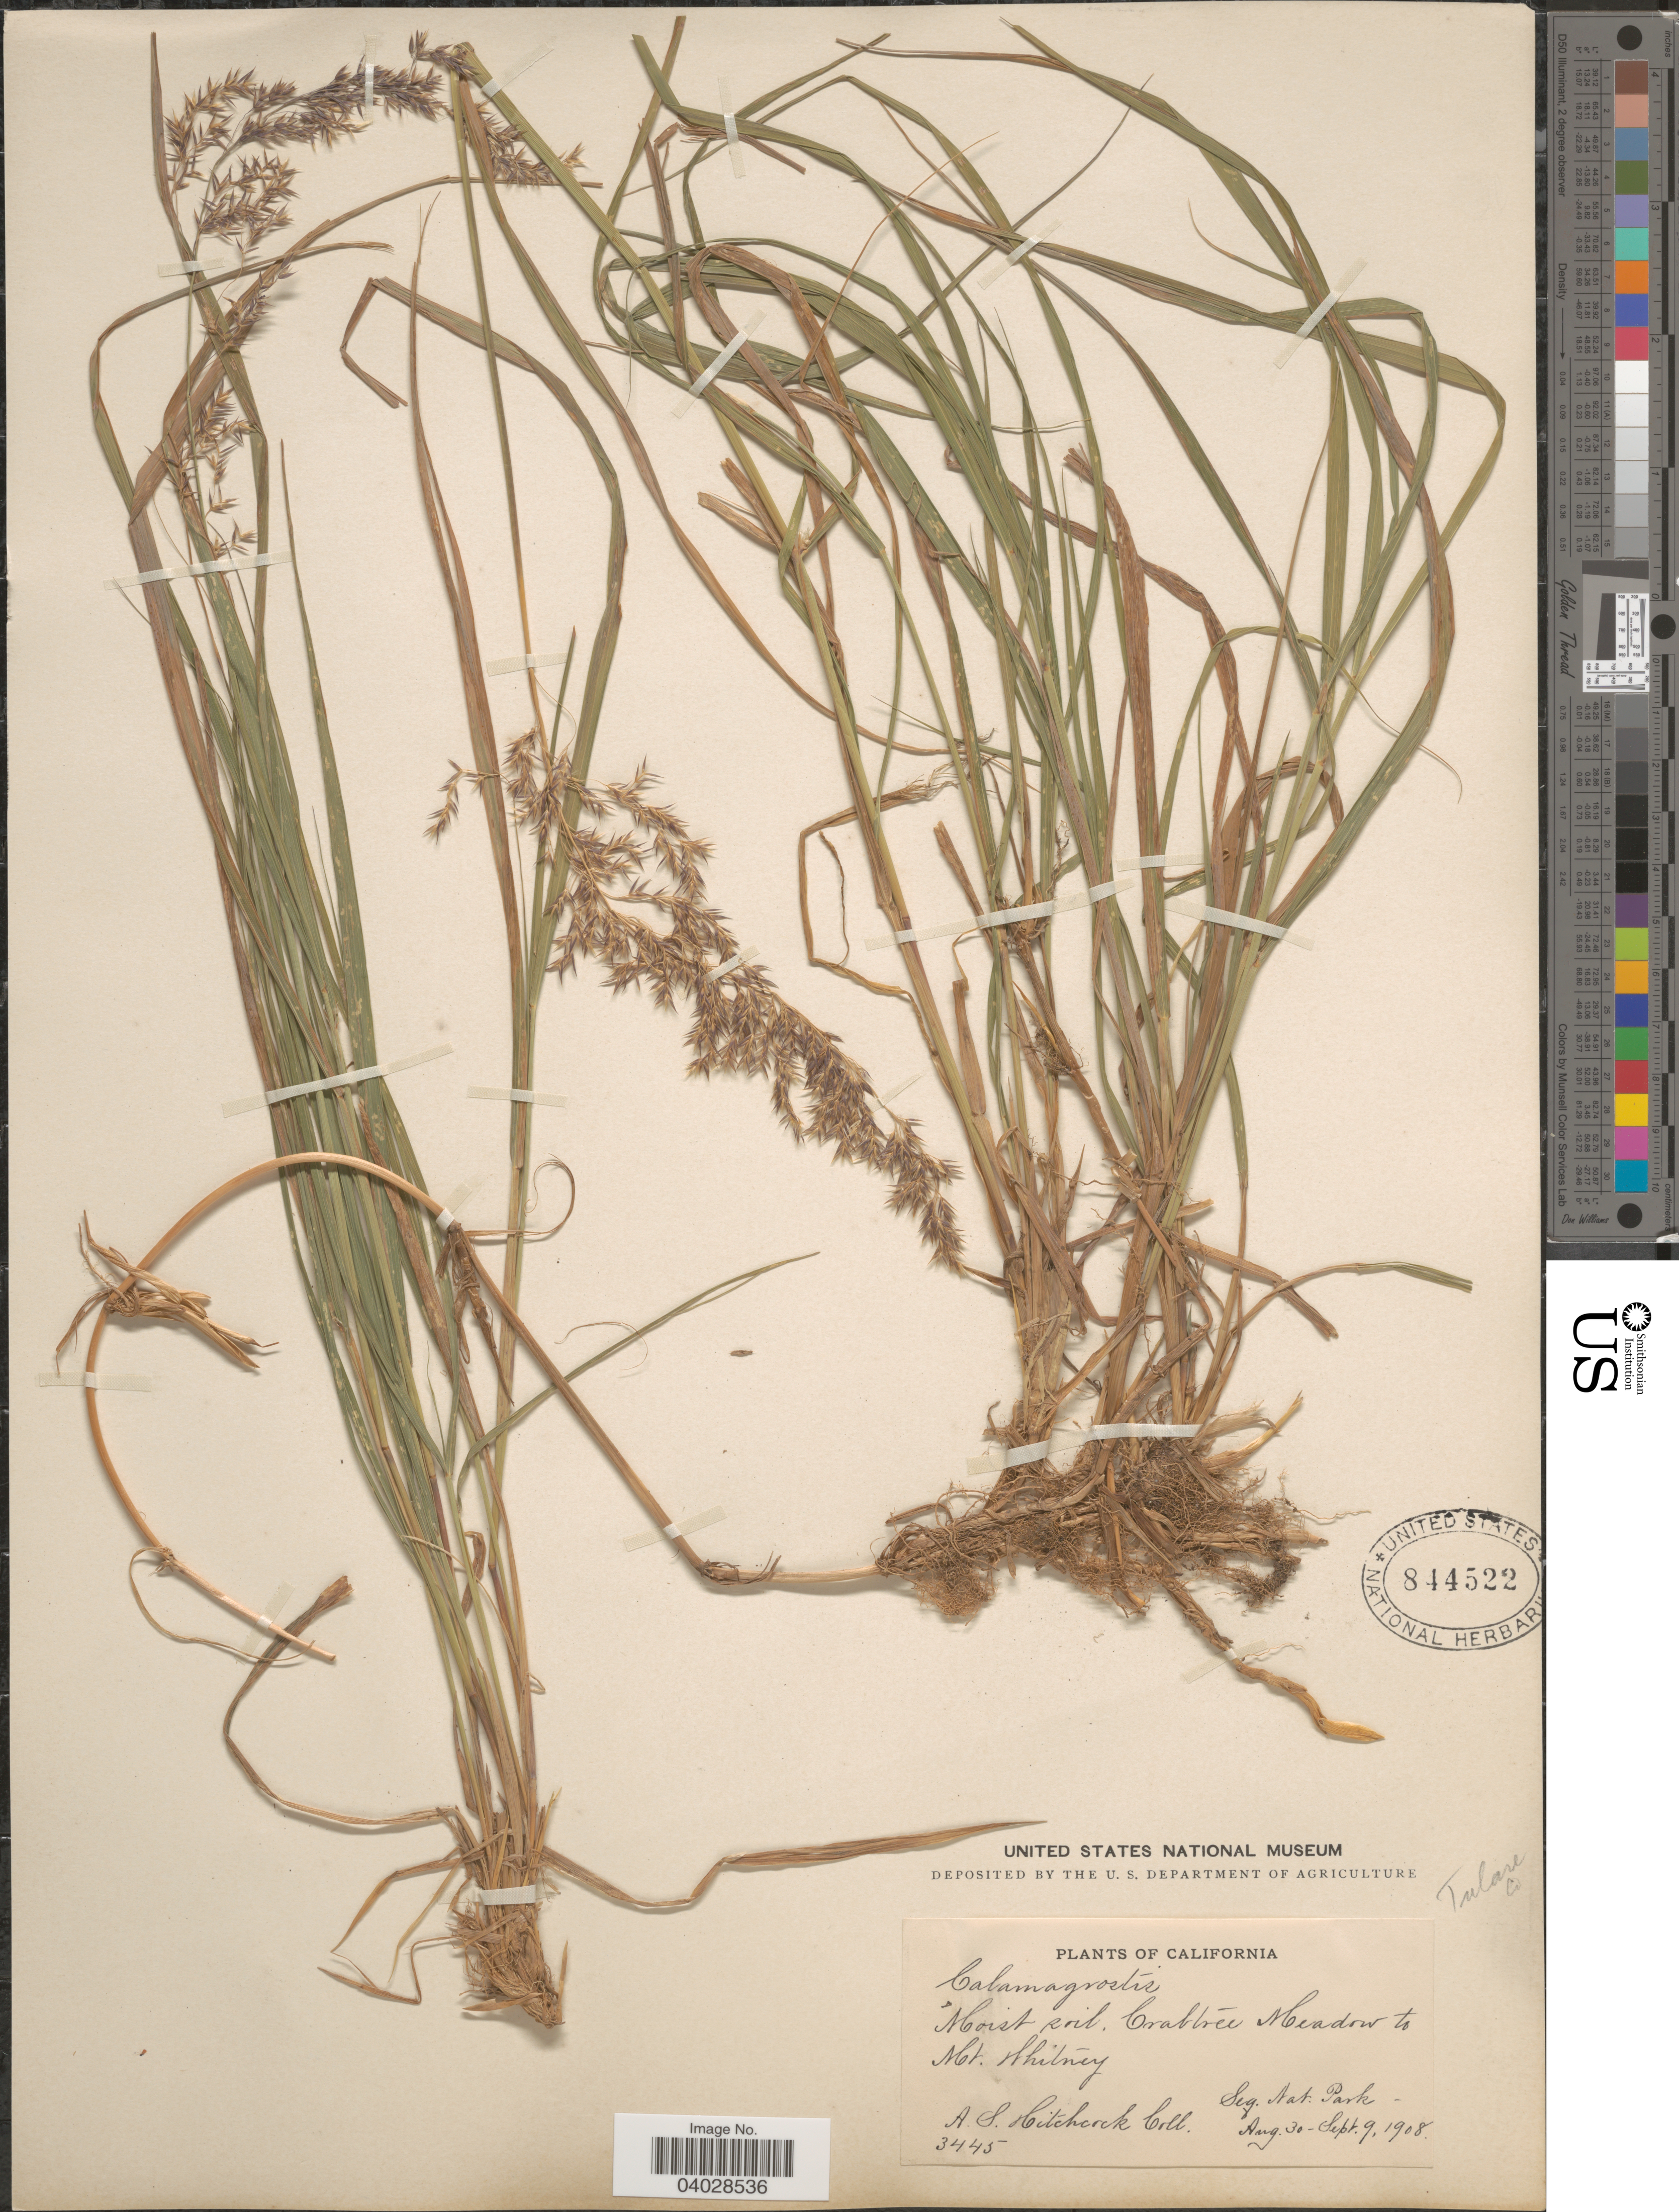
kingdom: Plantae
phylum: Tracheophyta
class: Liliopsida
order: Poales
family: Poaceae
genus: Calamagrostis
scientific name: Calamagrostis canadensis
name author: (Michx.) P. Beauv.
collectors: A. S. Hitchcock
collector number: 3445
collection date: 1908-08-30/1908-09-09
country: United States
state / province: California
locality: Moist soil. Crabtree Meadow to Mt. Whitney. Seq. Nat. Park.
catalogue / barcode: US 844522